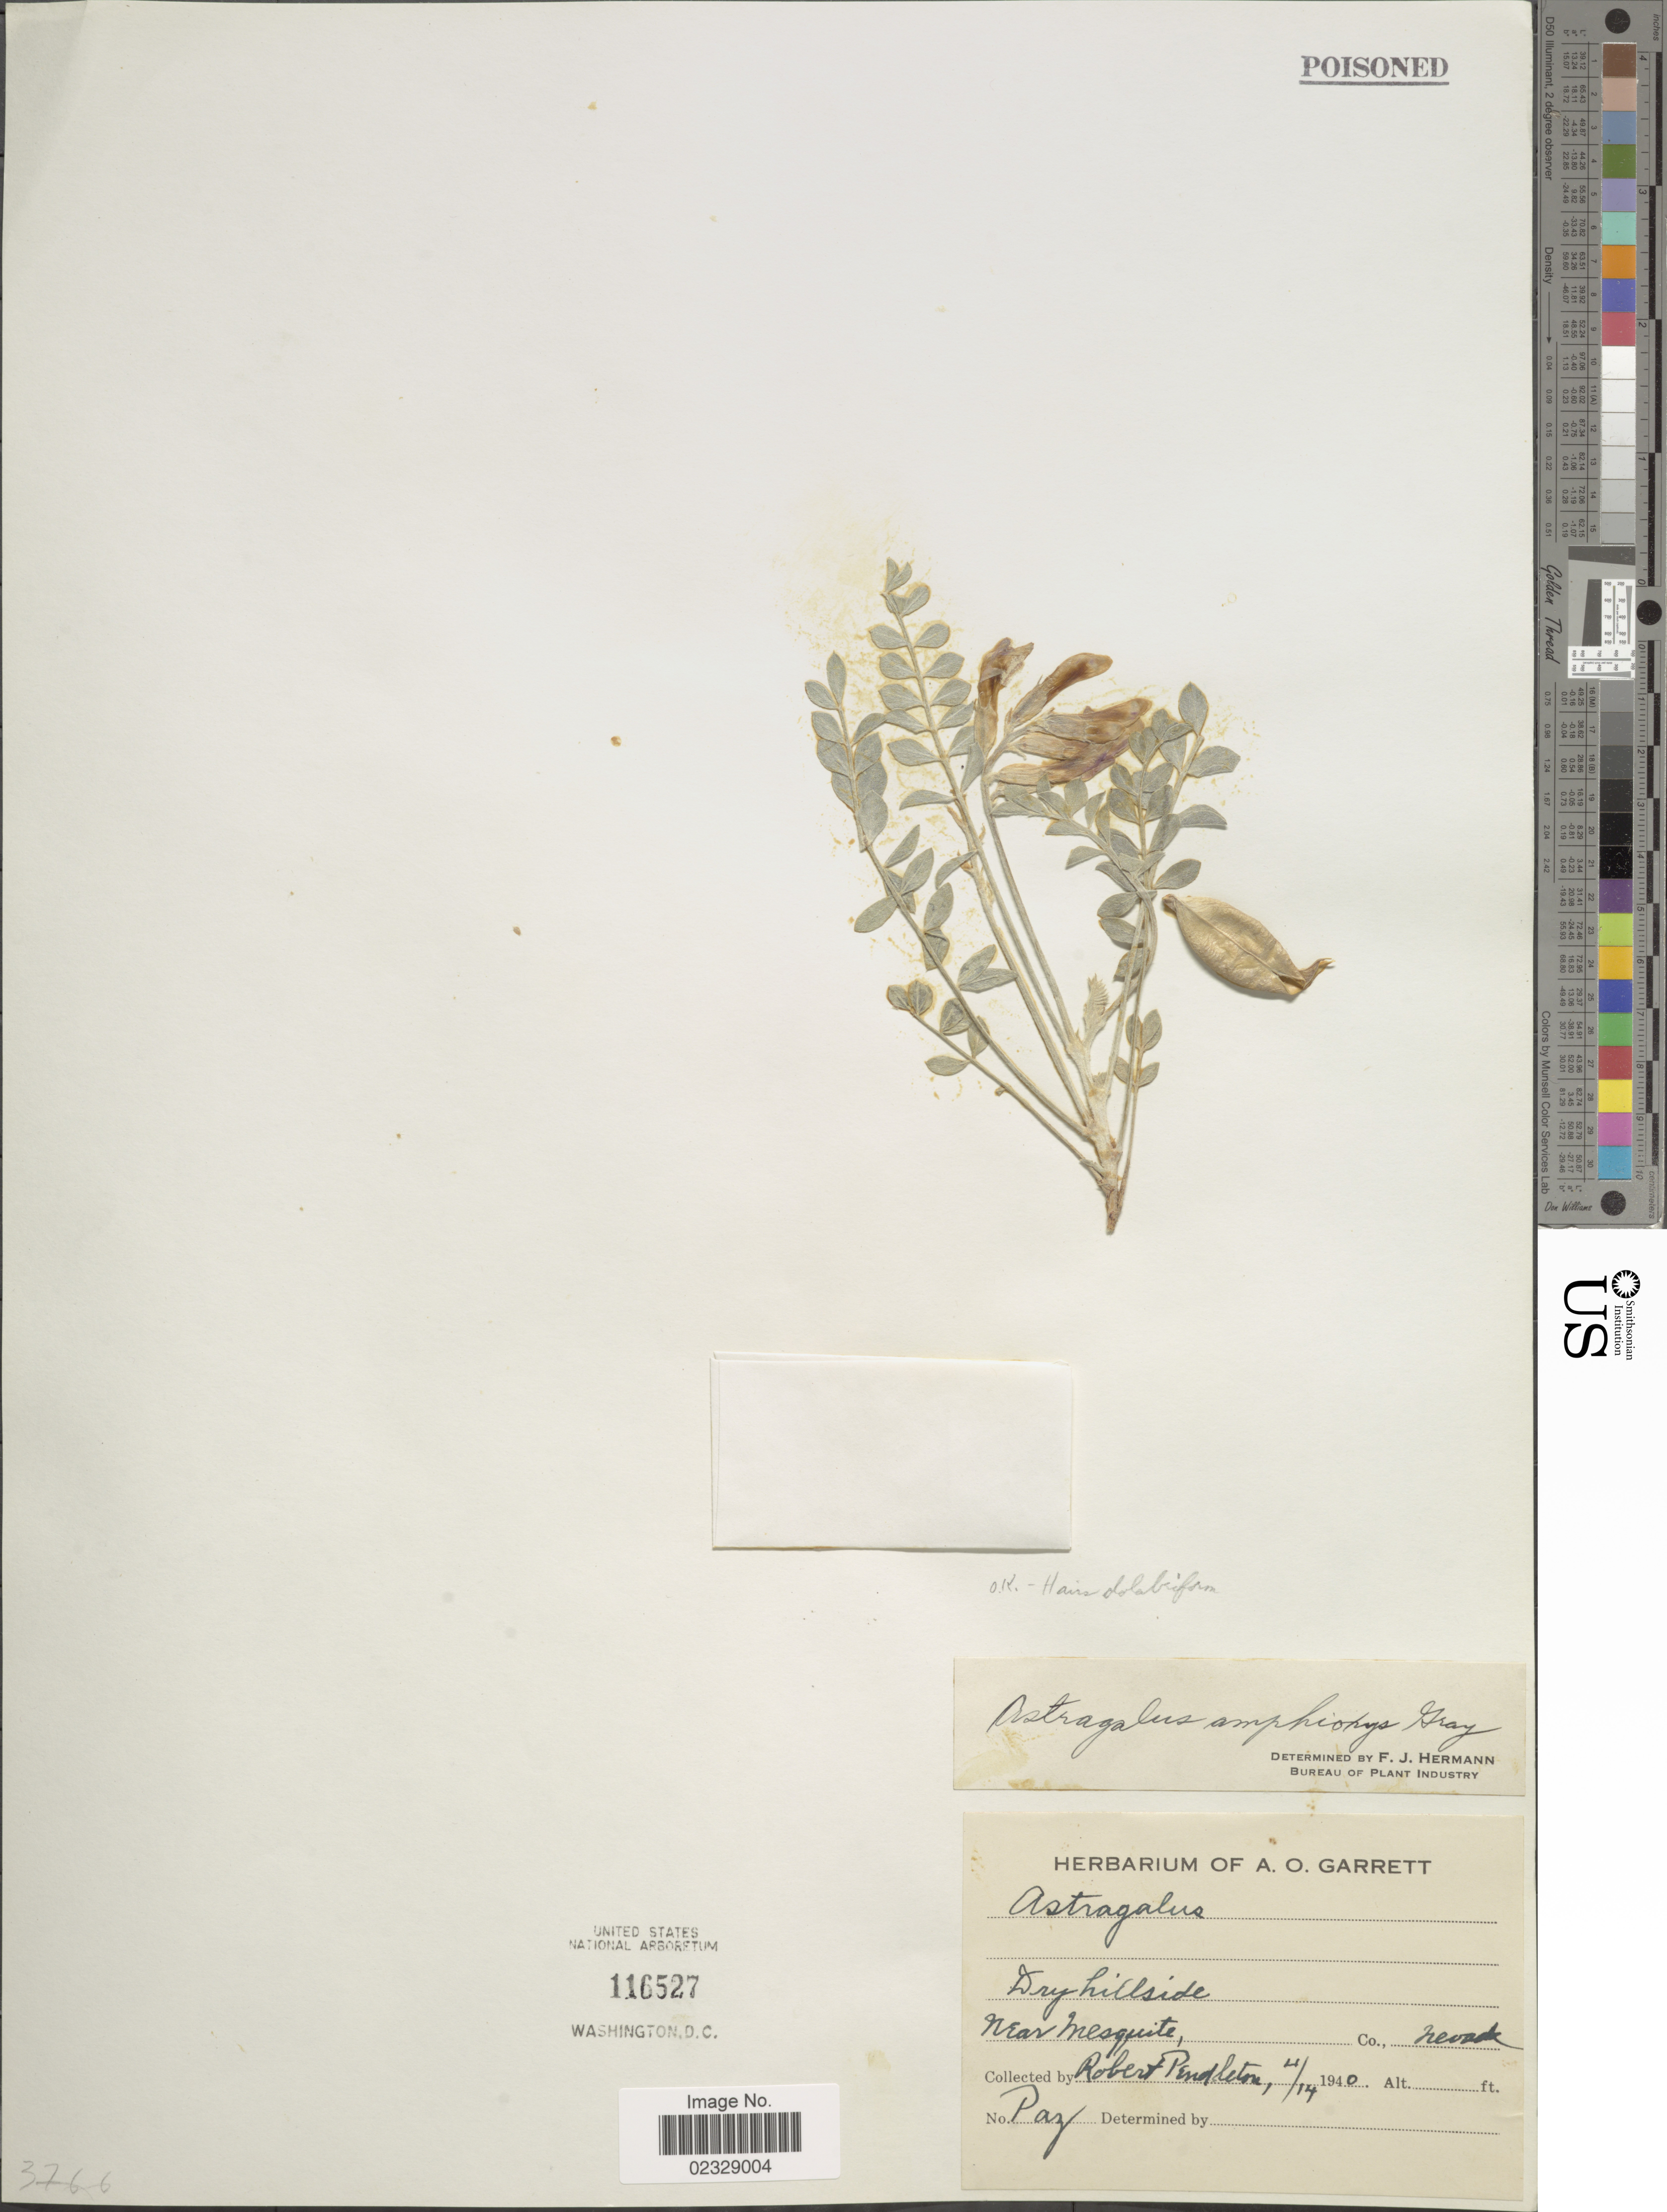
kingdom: Plantae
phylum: Tracheophyta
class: Magnoliopsida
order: Fabales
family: Fabaceae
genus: Astragalus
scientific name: Astragalus amphioxys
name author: A. Gray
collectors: R. Pendleton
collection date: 1940-04-14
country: United States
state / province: Nevada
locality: Dry hillside, near Mesquite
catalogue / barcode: US 116527